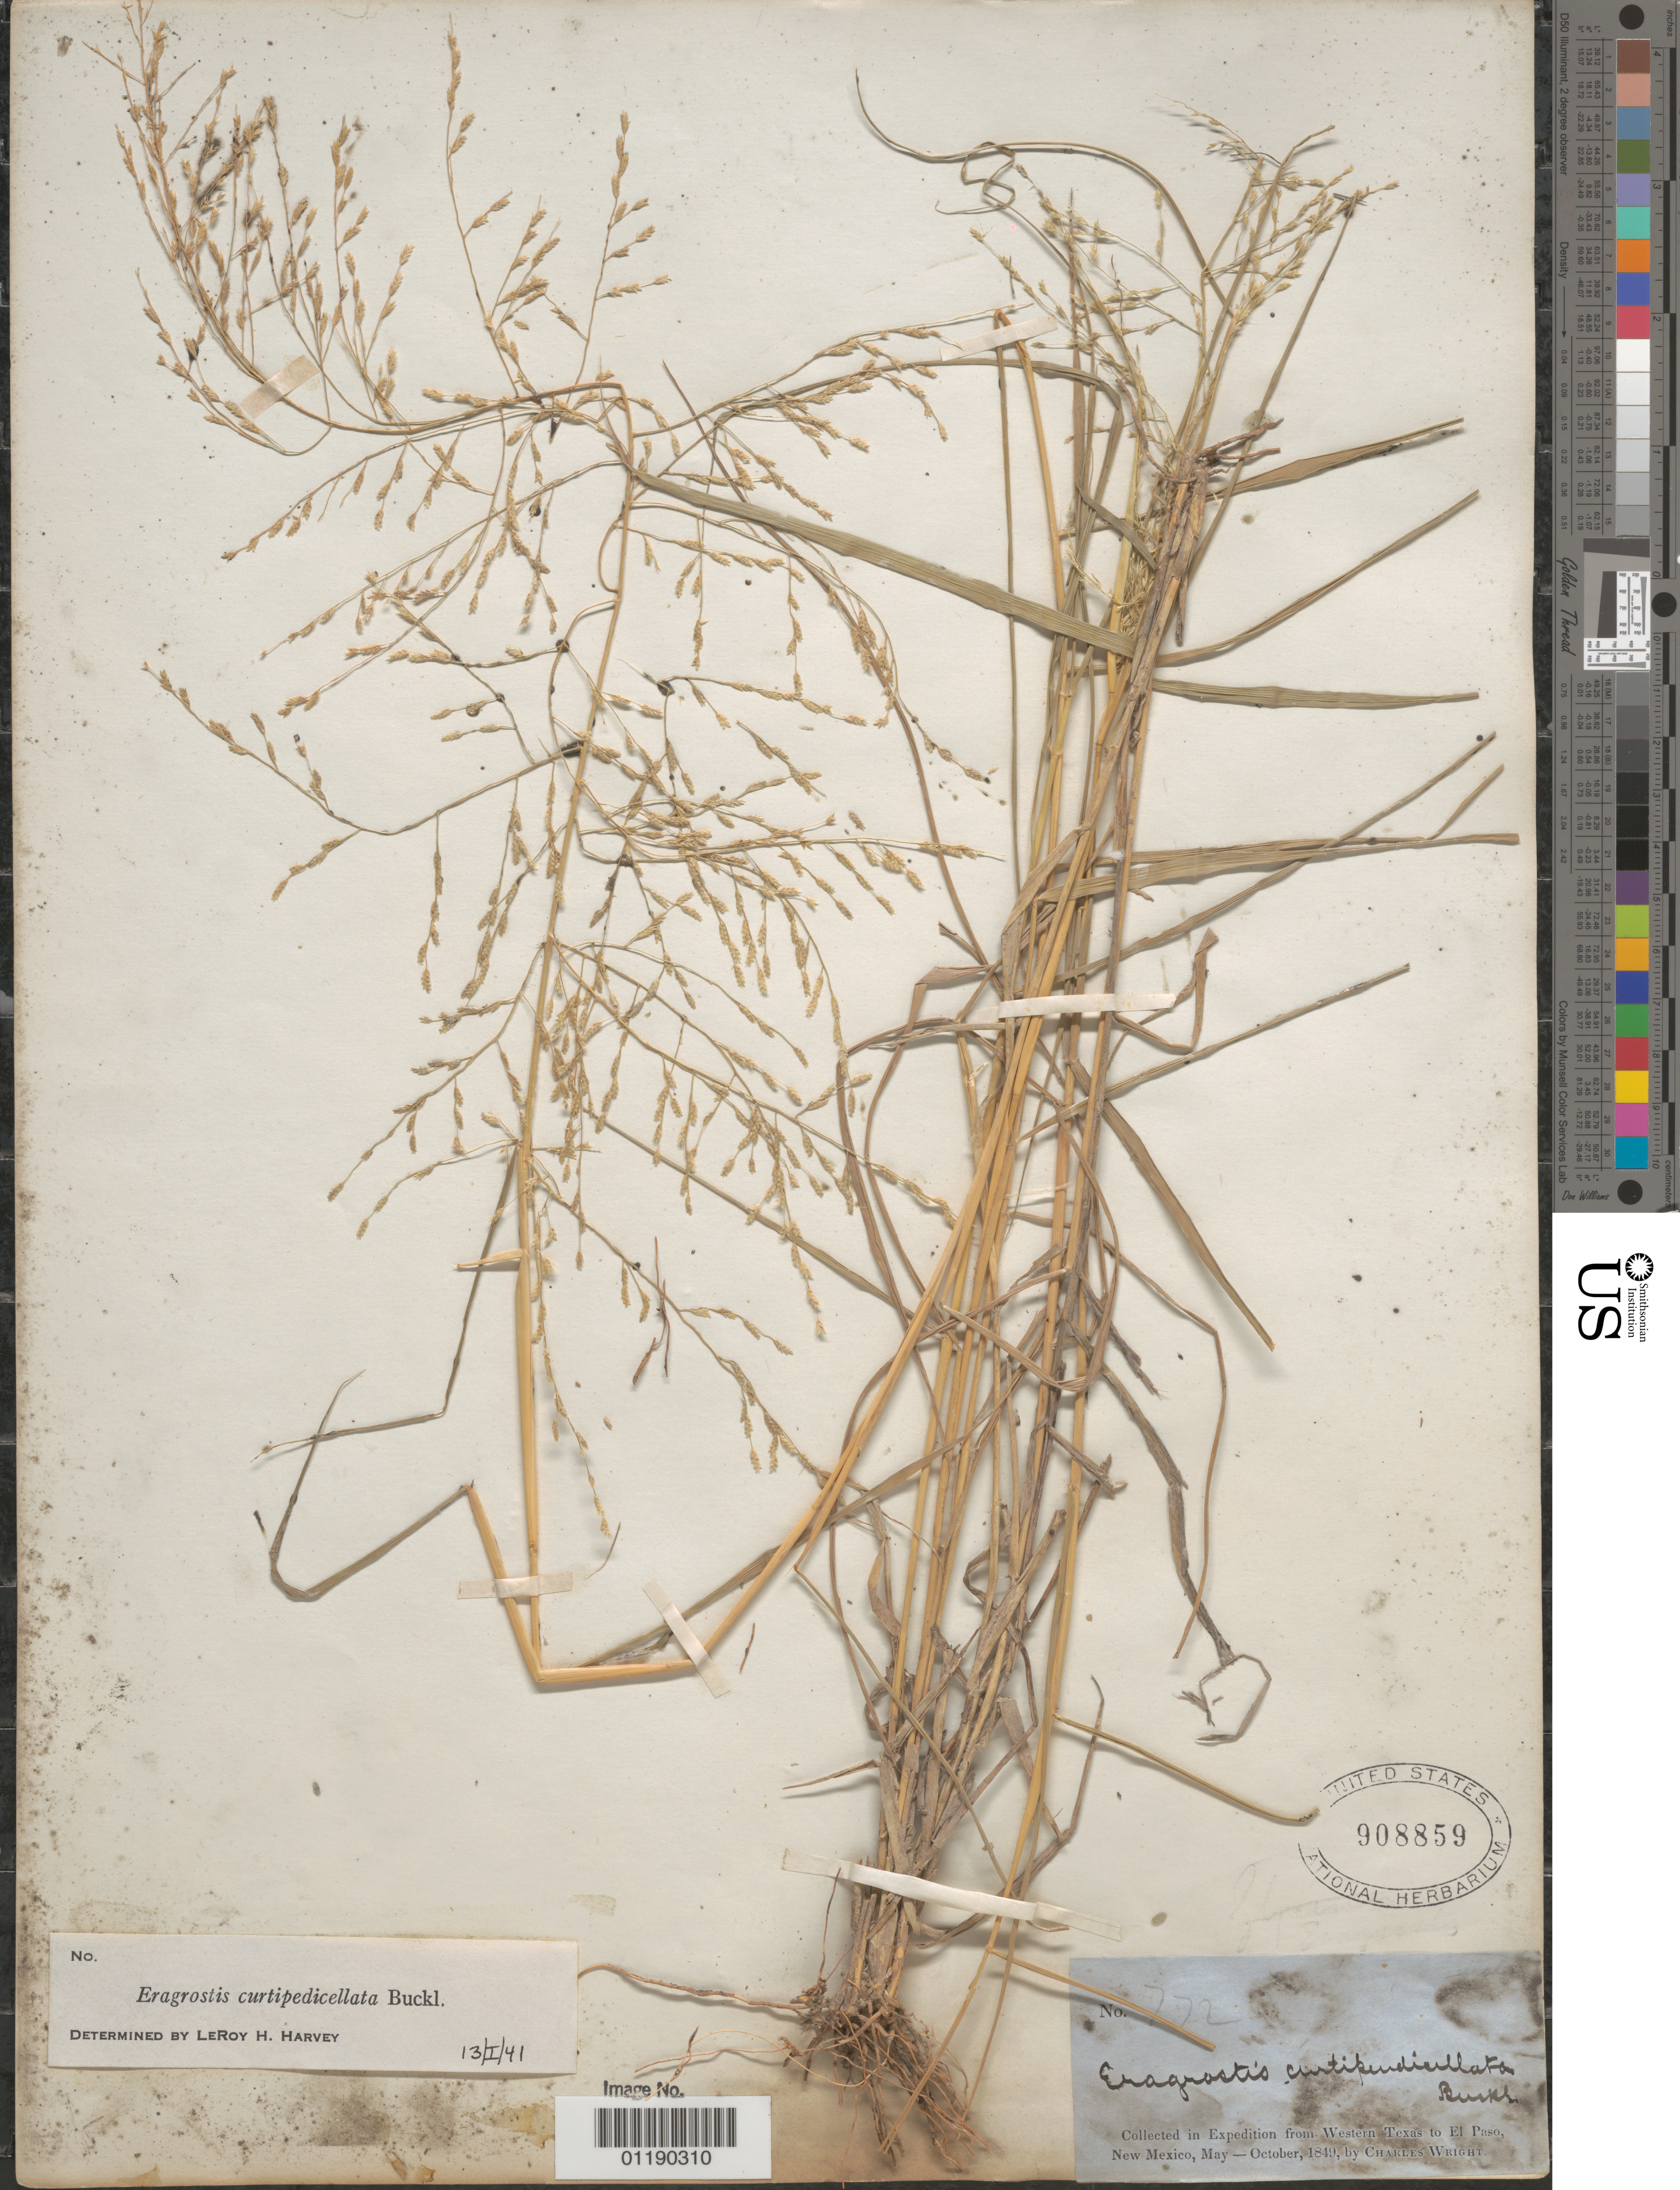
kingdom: Plantae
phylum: Tracheophyta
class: Liliopsida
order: Poales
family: Poaceae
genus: Eragrostis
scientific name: Eragrostis curtipedicellata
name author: Buckley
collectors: C. Wright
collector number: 722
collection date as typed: May 1849 to -- Oct 1849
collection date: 1849-05/1849-10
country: United States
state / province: New Mexico / Texas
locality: W Texas to El Paso, New Mexico.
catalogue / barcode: US 908859